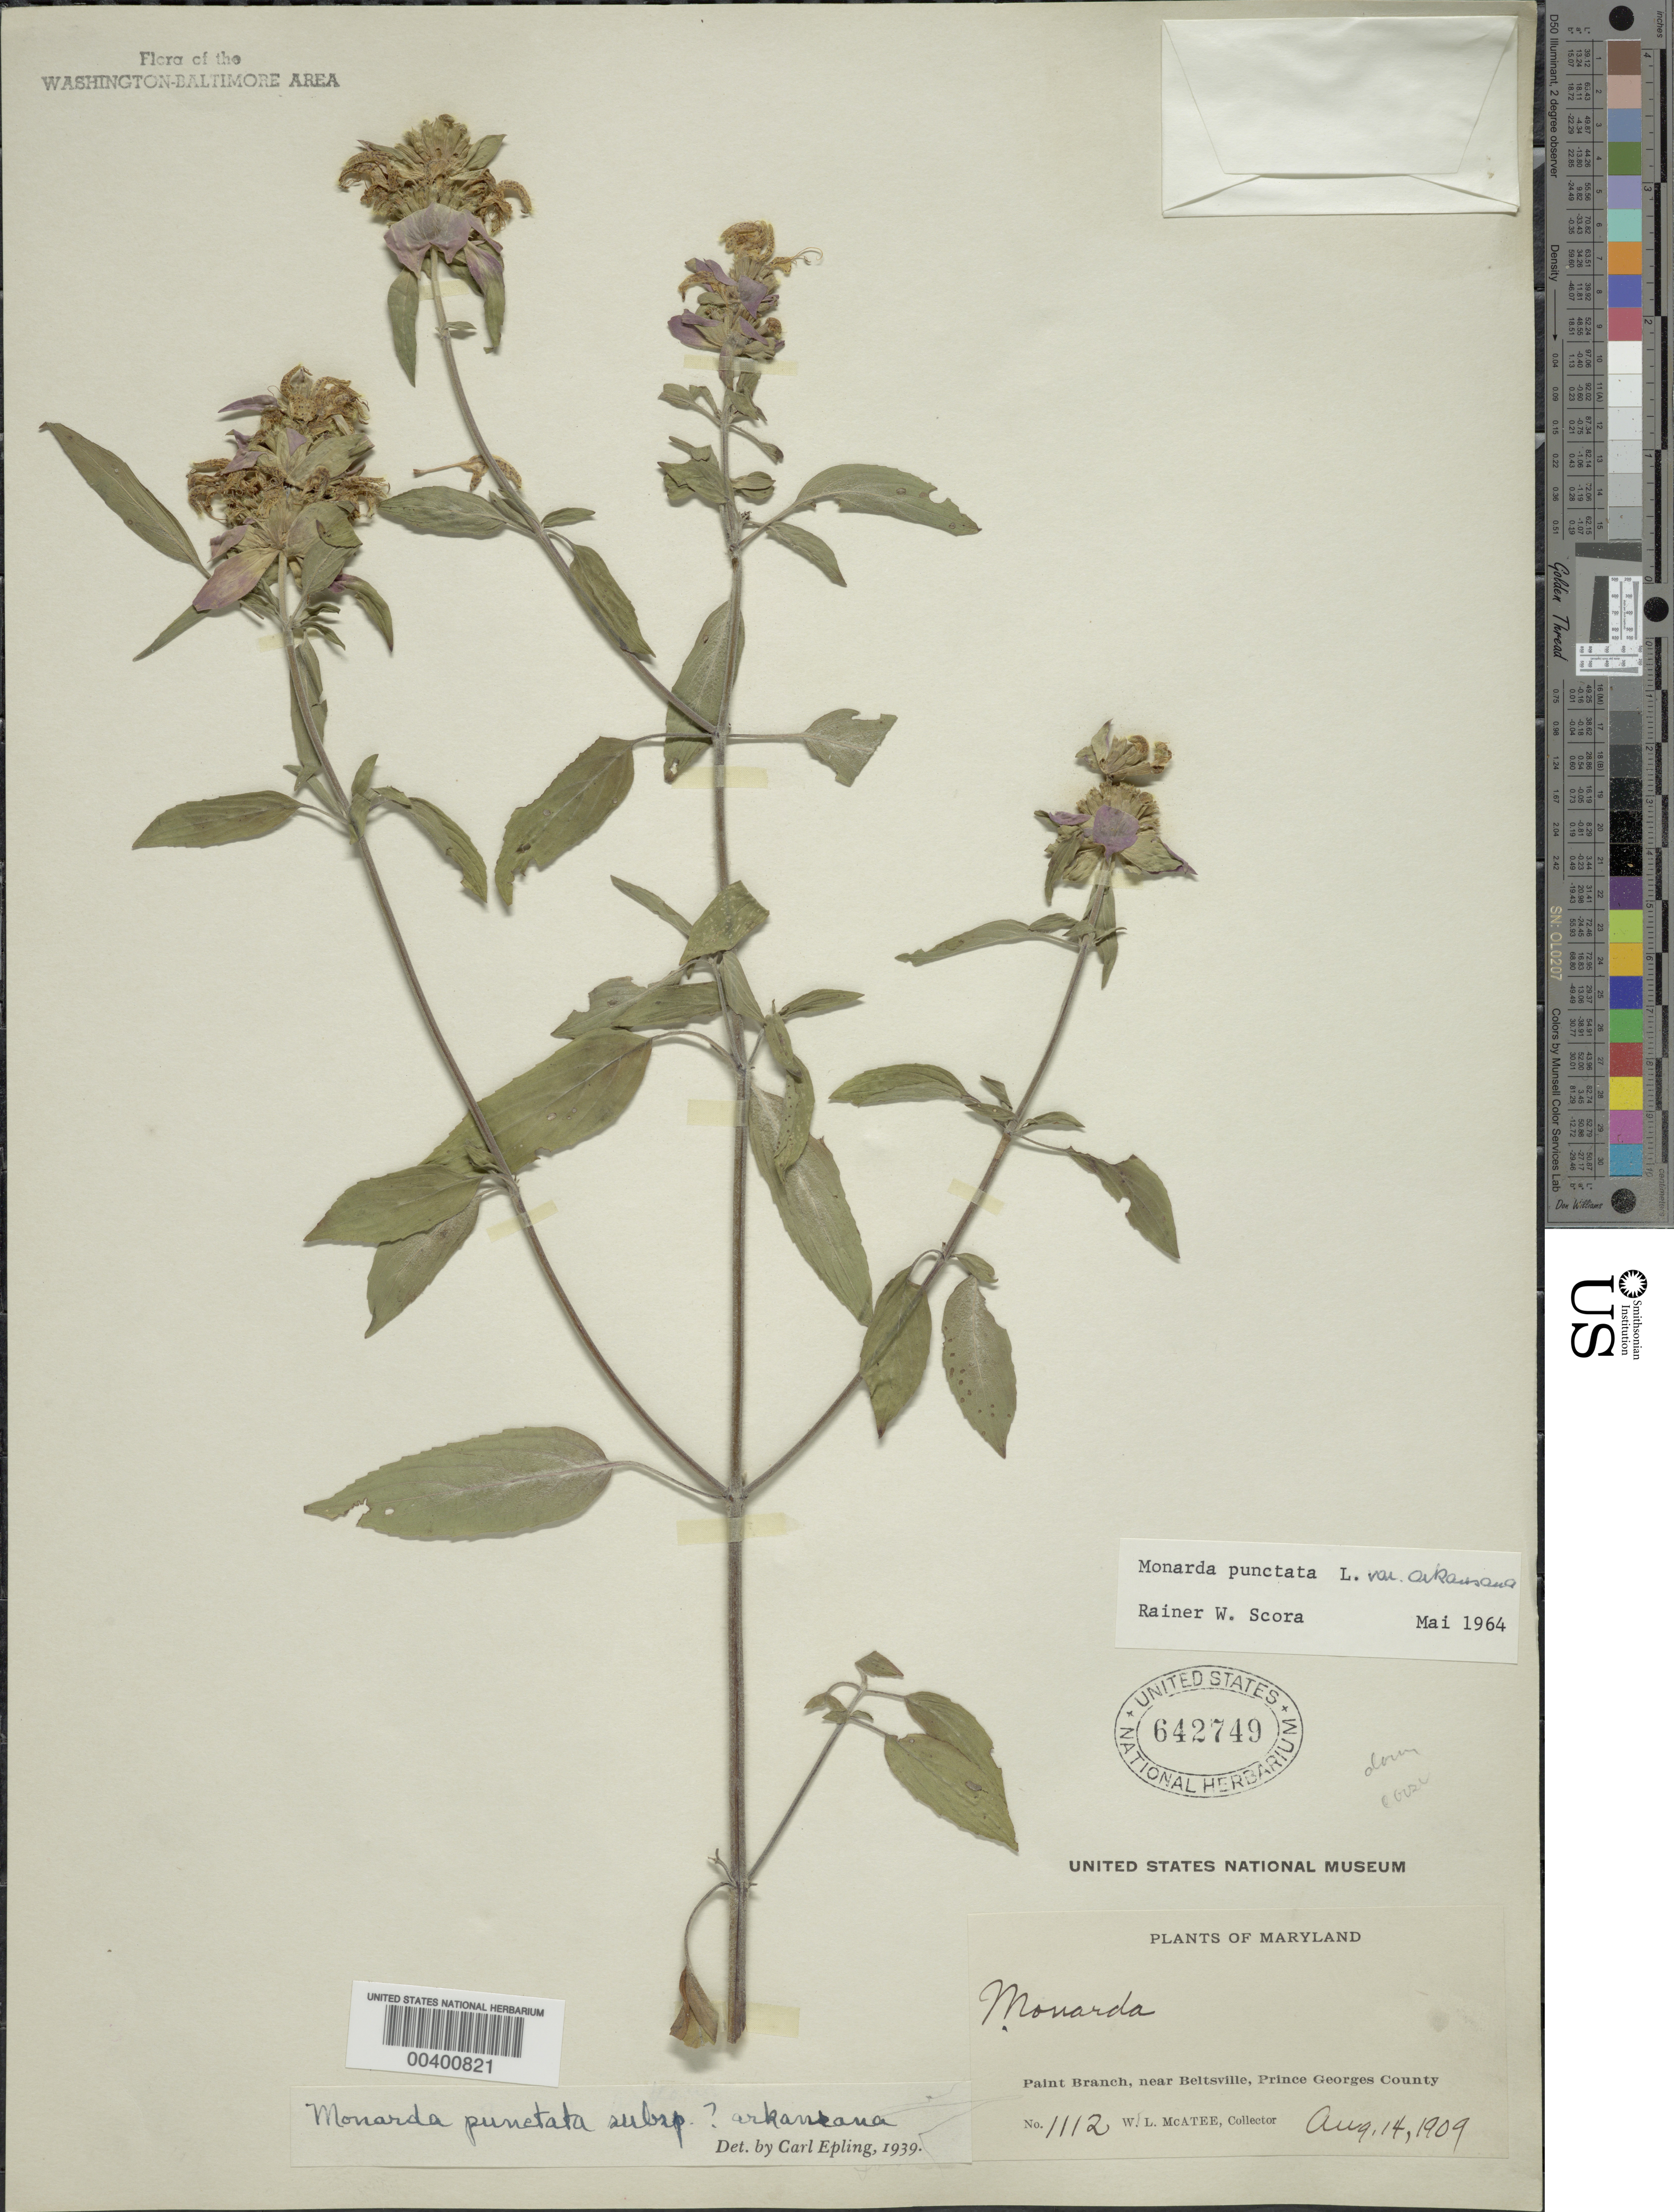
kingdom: Plantae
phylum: Tracheophyta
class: Magnoliopsida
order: Lamiales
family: Lamiaceae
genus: Monarda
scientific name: Monarda punctata var. arkansana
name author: (E. M. McClint. & Epling) Shinners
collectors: W. McAtee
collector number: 1112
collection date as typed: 14 Aug 1909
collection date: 1909-08-14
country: United States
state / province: Maryland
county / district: Prince George's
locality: Paint Branch, near Beltsville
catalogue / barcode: US 642749